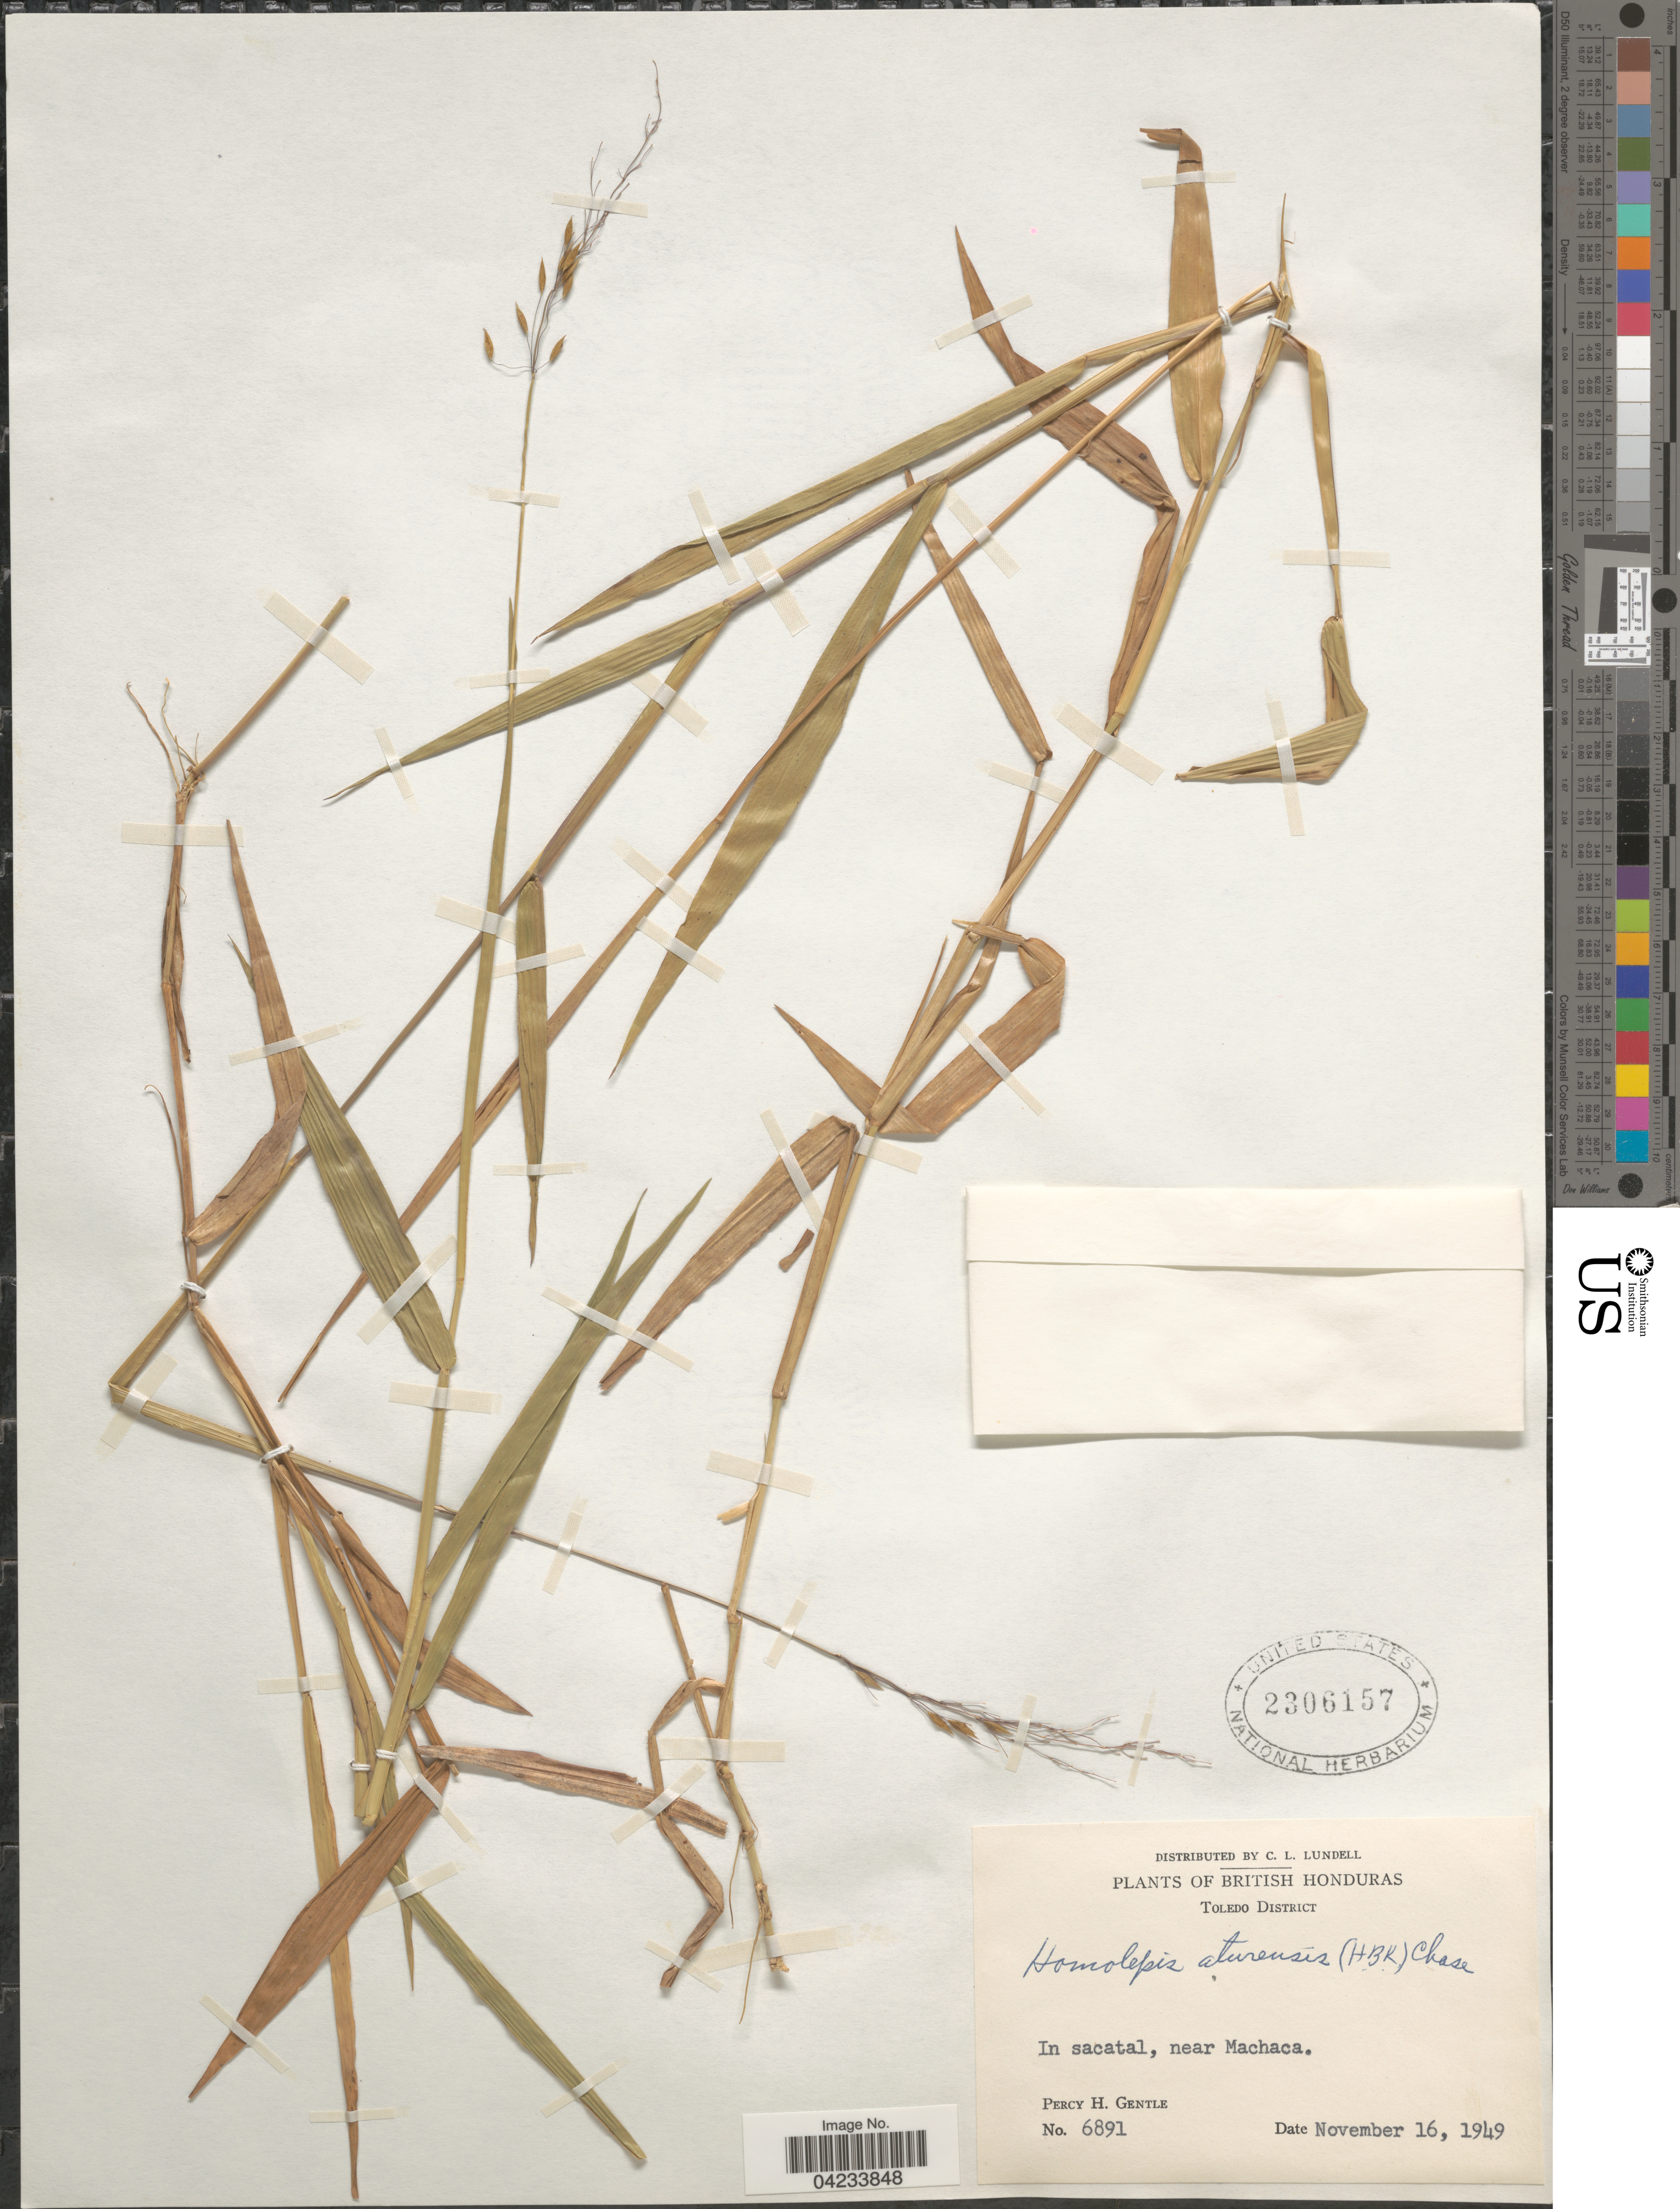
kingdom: Plantae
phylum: Tracheophyta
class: Liliopsida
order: Poales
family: Poaceae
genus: Homolepis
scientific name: Homolepis aturensis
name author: (Kunth) Chase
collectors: P. H. Gentle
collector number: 6891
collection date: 1949-11-16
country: Belize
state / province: Toledo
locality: British Honduras. Toledo District. In sacatal, near Machaca.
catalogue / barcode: US 2306157